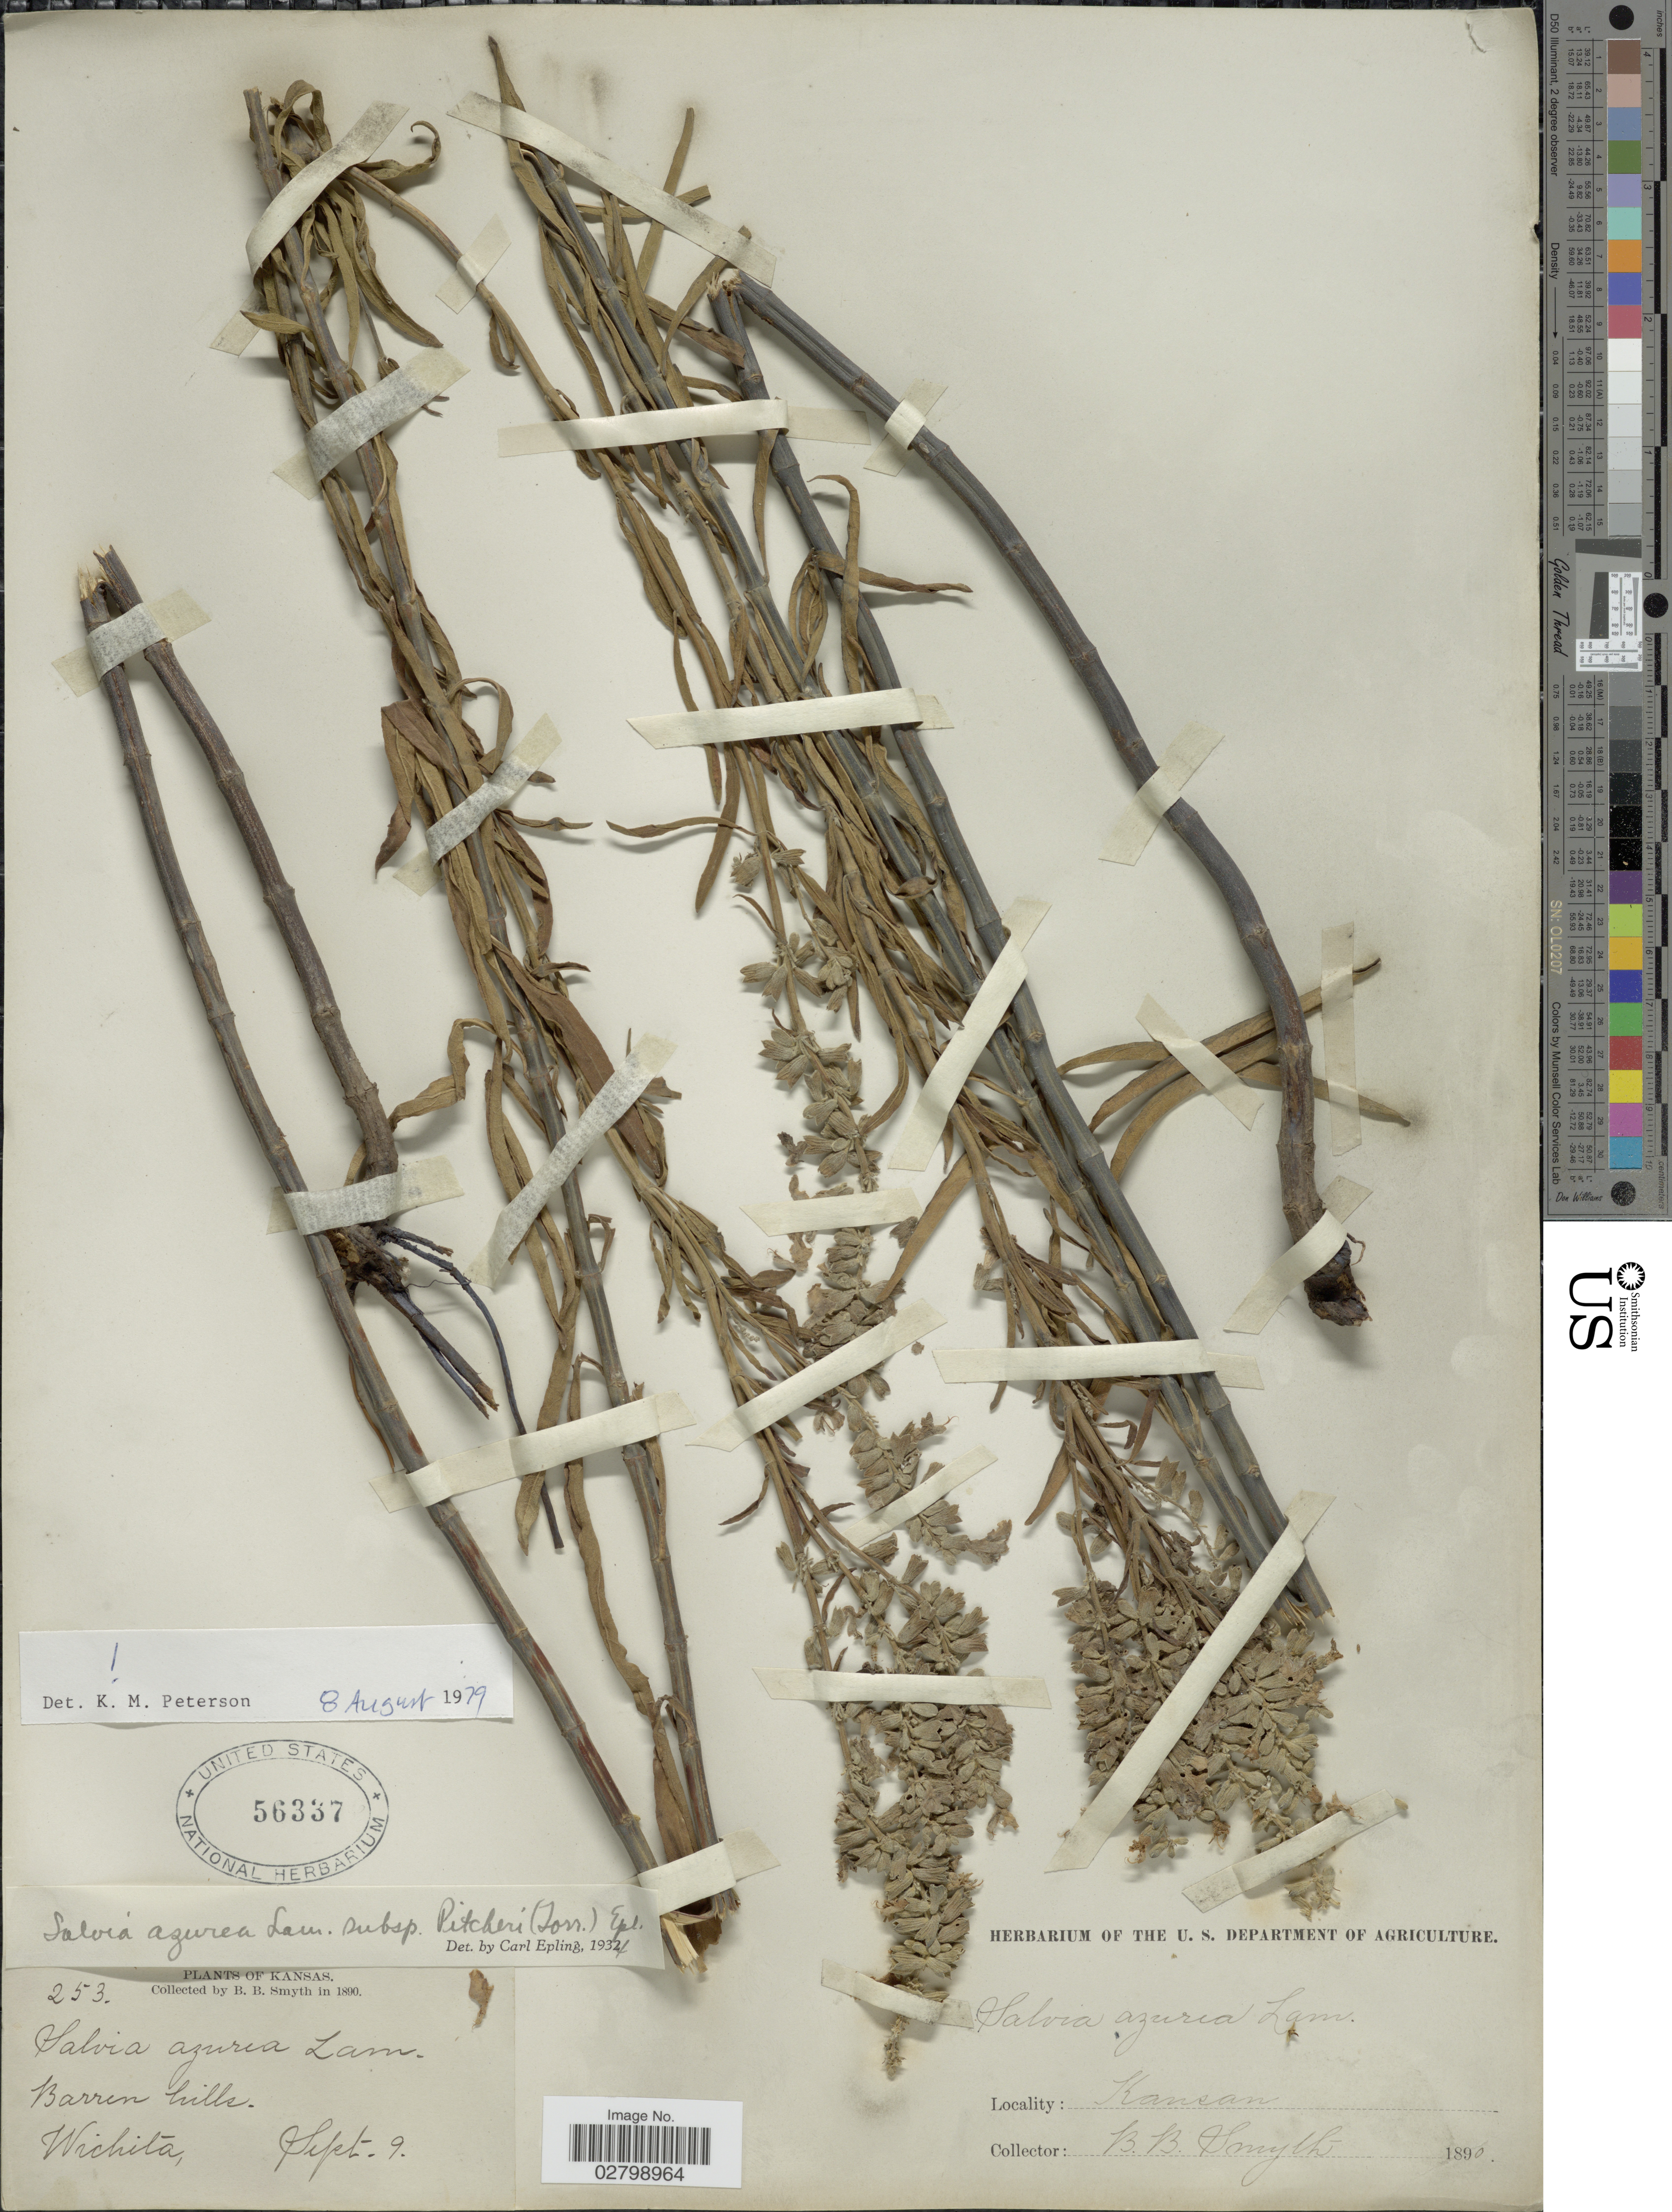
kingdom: Plantae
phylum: Tracheophyta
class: Magnoliopsida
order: Lamiales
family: Lamiaceae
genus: Salvia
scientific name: Salvia azurea subsp. pitcheri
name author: Michx. ex Lam.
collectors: B. Smyth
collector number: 253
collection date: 1890-09-09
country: United States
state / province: Kansas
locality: Barren hills. Wichita.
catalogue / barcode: US 56337